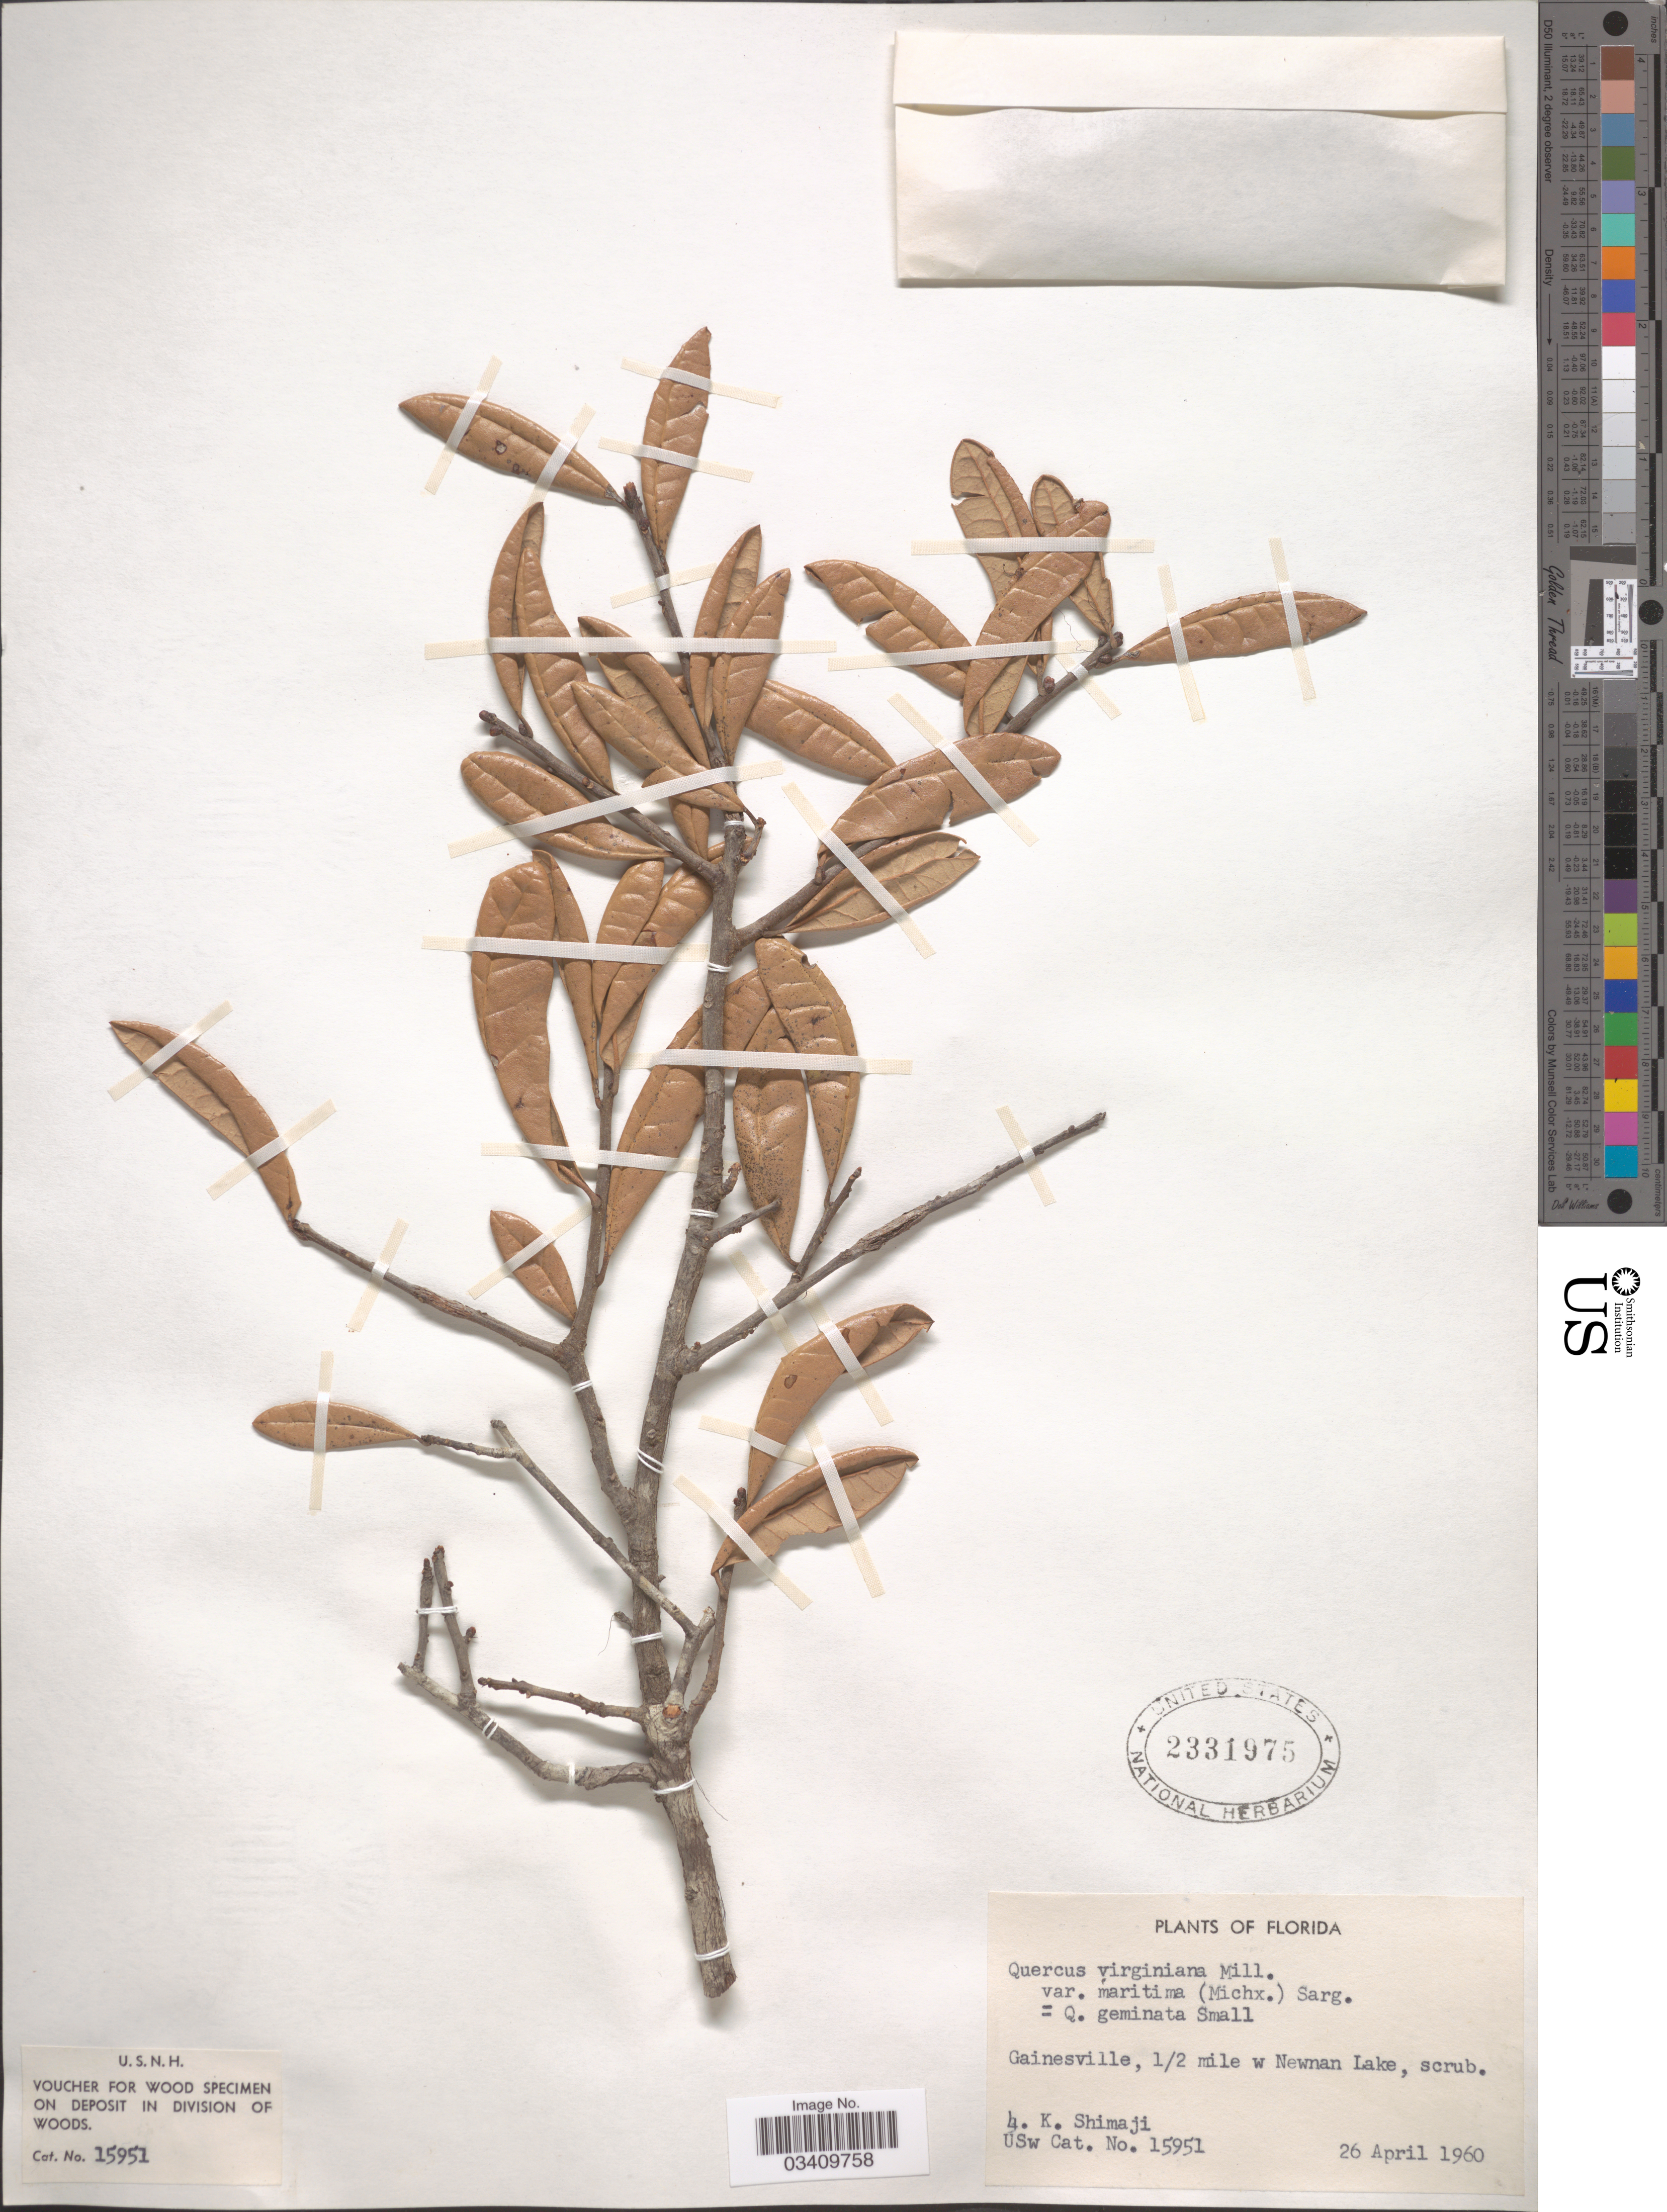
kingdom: Plantae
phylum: Tracheophyta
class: Magnoliopsida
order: Fagales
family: Fagaceae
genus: Quercus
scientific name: Quercus virginiana var. maritima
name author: (Michx.) Sarg.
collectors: K. Shimaji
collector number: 4?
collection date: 1960-04-26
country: United States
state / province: Florida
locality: Gainesville, 1/2 mile w Newman Lake.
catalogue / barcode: US 2331975